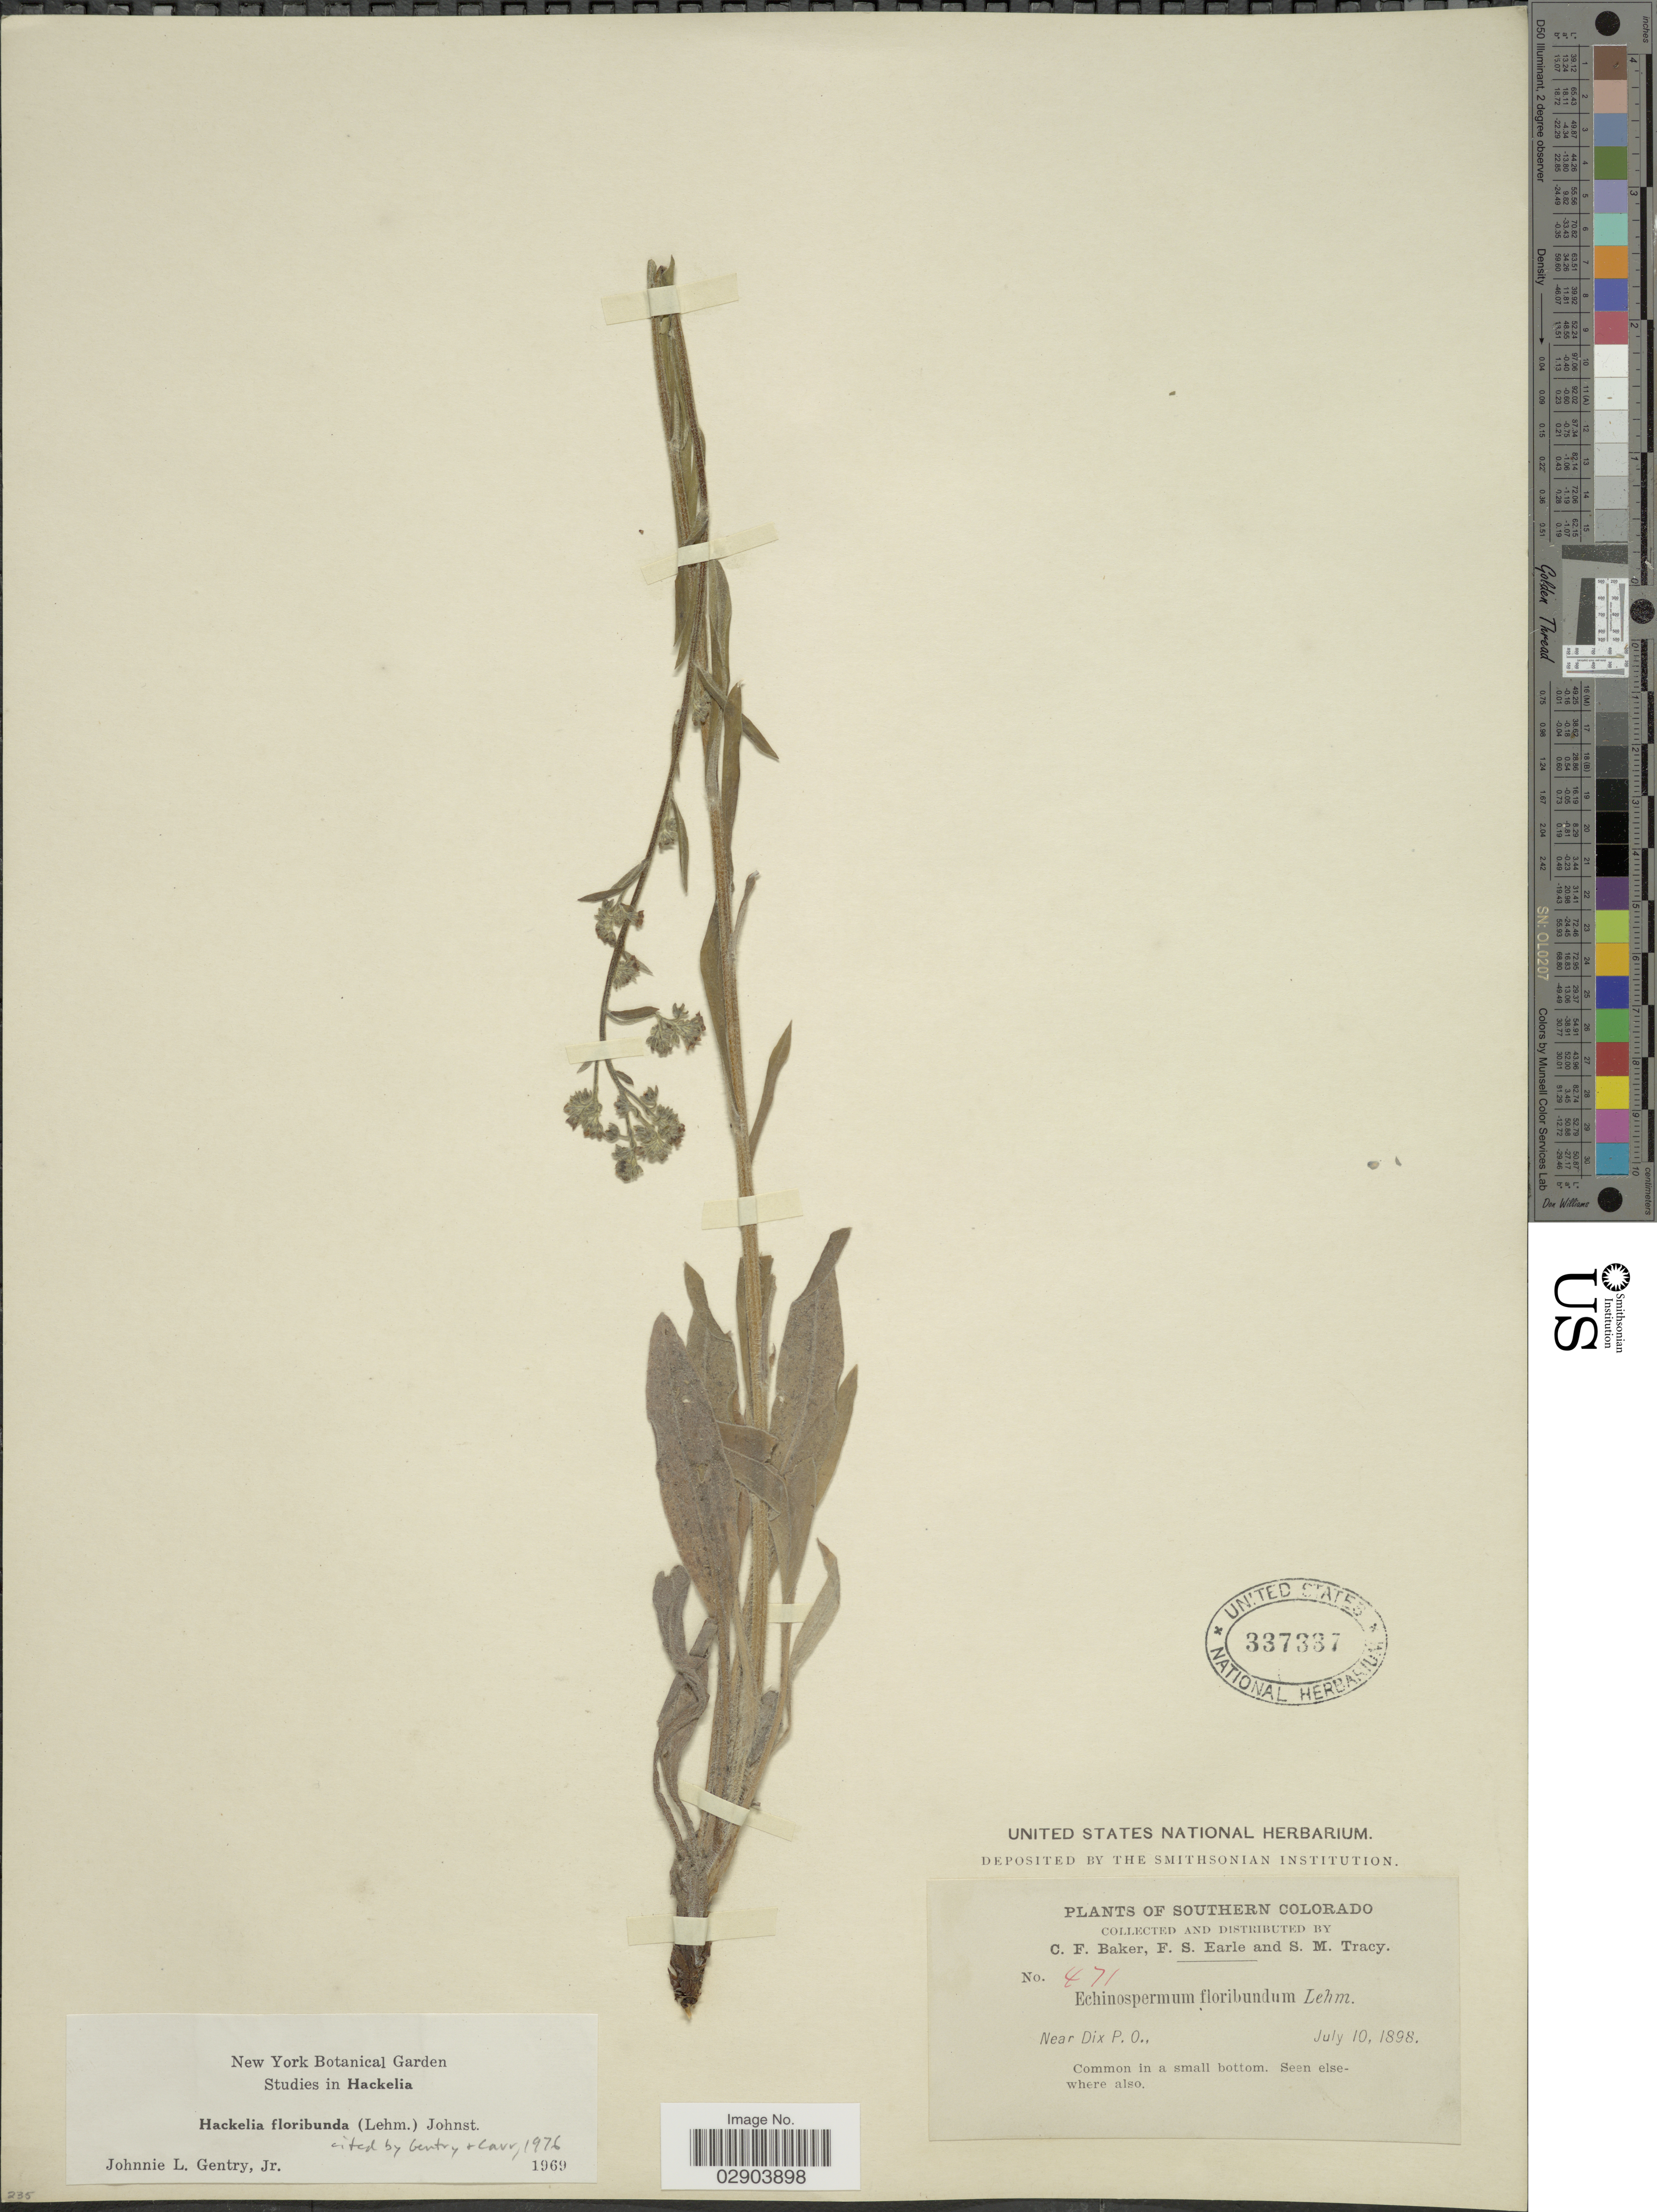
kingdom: Plantae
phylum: Tracheophyta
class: Magnoliopsida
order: Boraginales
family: Boraginaceae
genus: Hackelia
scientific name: Hackelia floribunda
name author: (Lehm.) I.M. Johnst.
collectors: C. F. Baker, F. S. Earle & S. M. Tracy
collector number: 471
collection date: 1898-07-10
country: United States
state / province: Colorado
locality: Southern Colorado, Near Dix P.O.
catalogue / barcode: US 337337